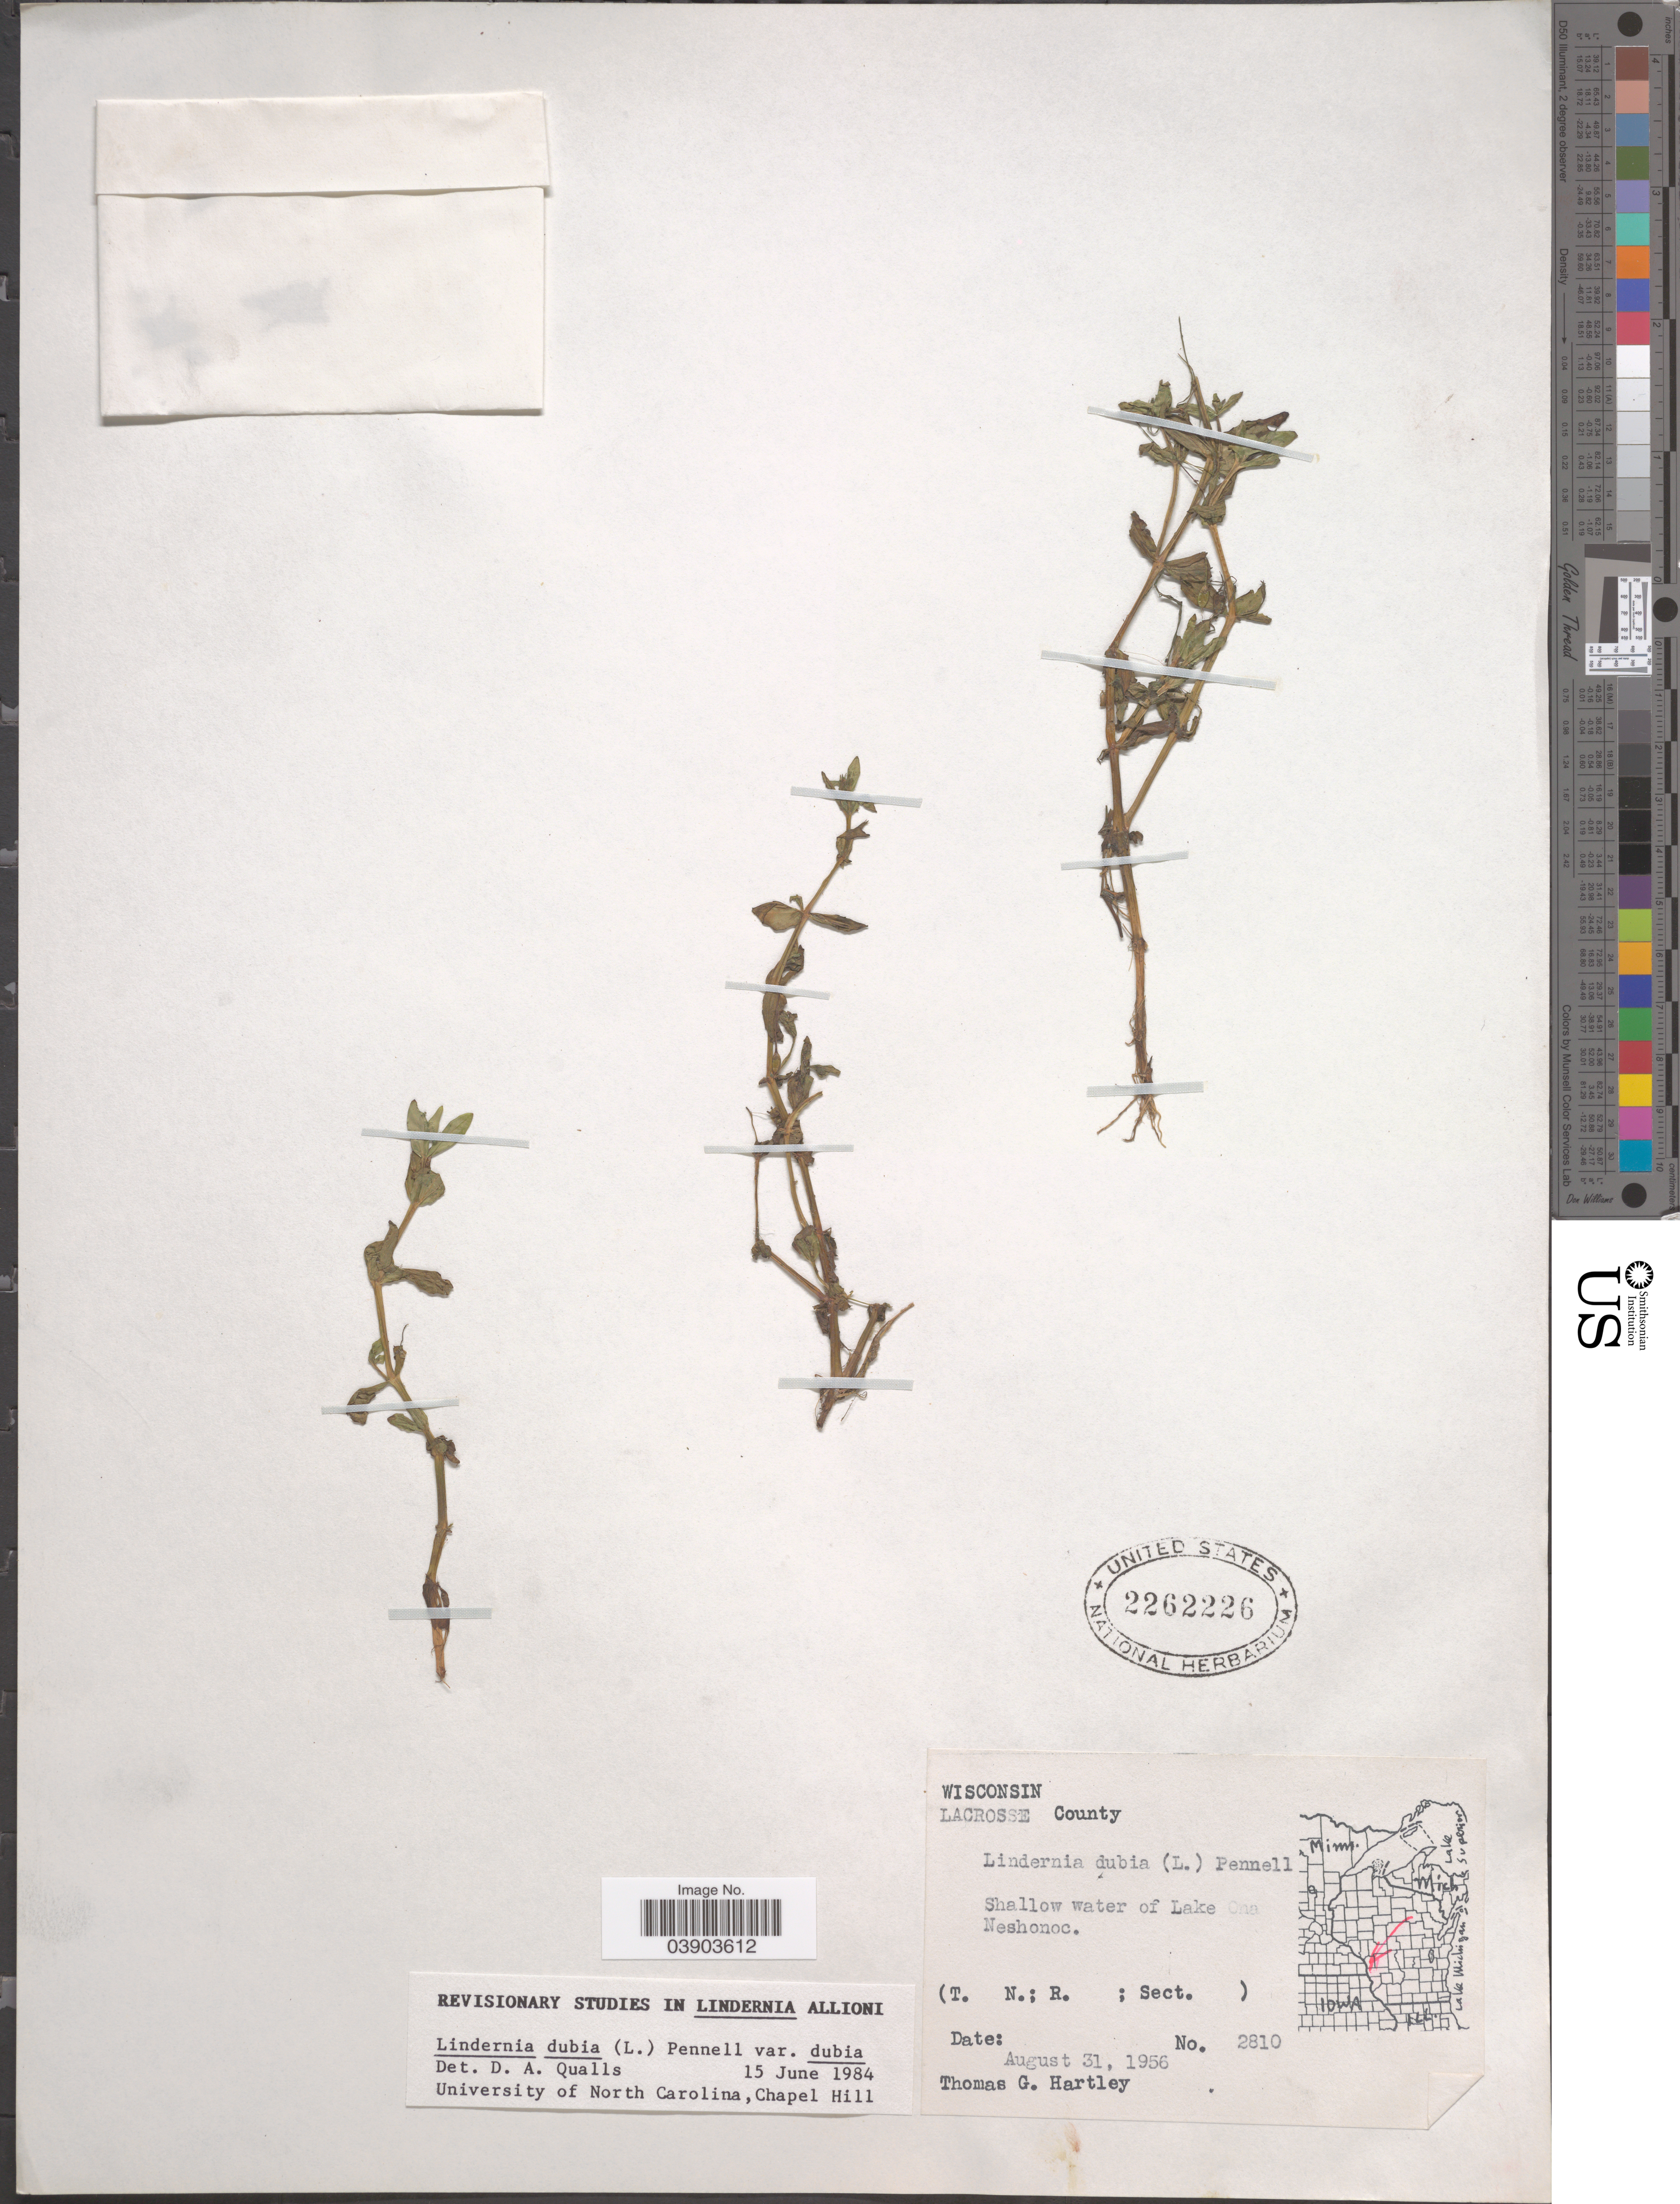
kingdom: Plantae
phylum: Tracheophyta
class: Magnoliopsida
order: Lamiales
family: Linderniaceae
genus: Lindernia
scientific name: Lindernia dubia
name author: (L.) Pennell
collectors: T. G. Hartley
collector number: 2810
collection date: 1956-08-31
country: United States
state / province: Wisconsin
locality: Lacrosse County. Shallow water of Lake Neshonoc.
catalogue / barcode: US 2262226